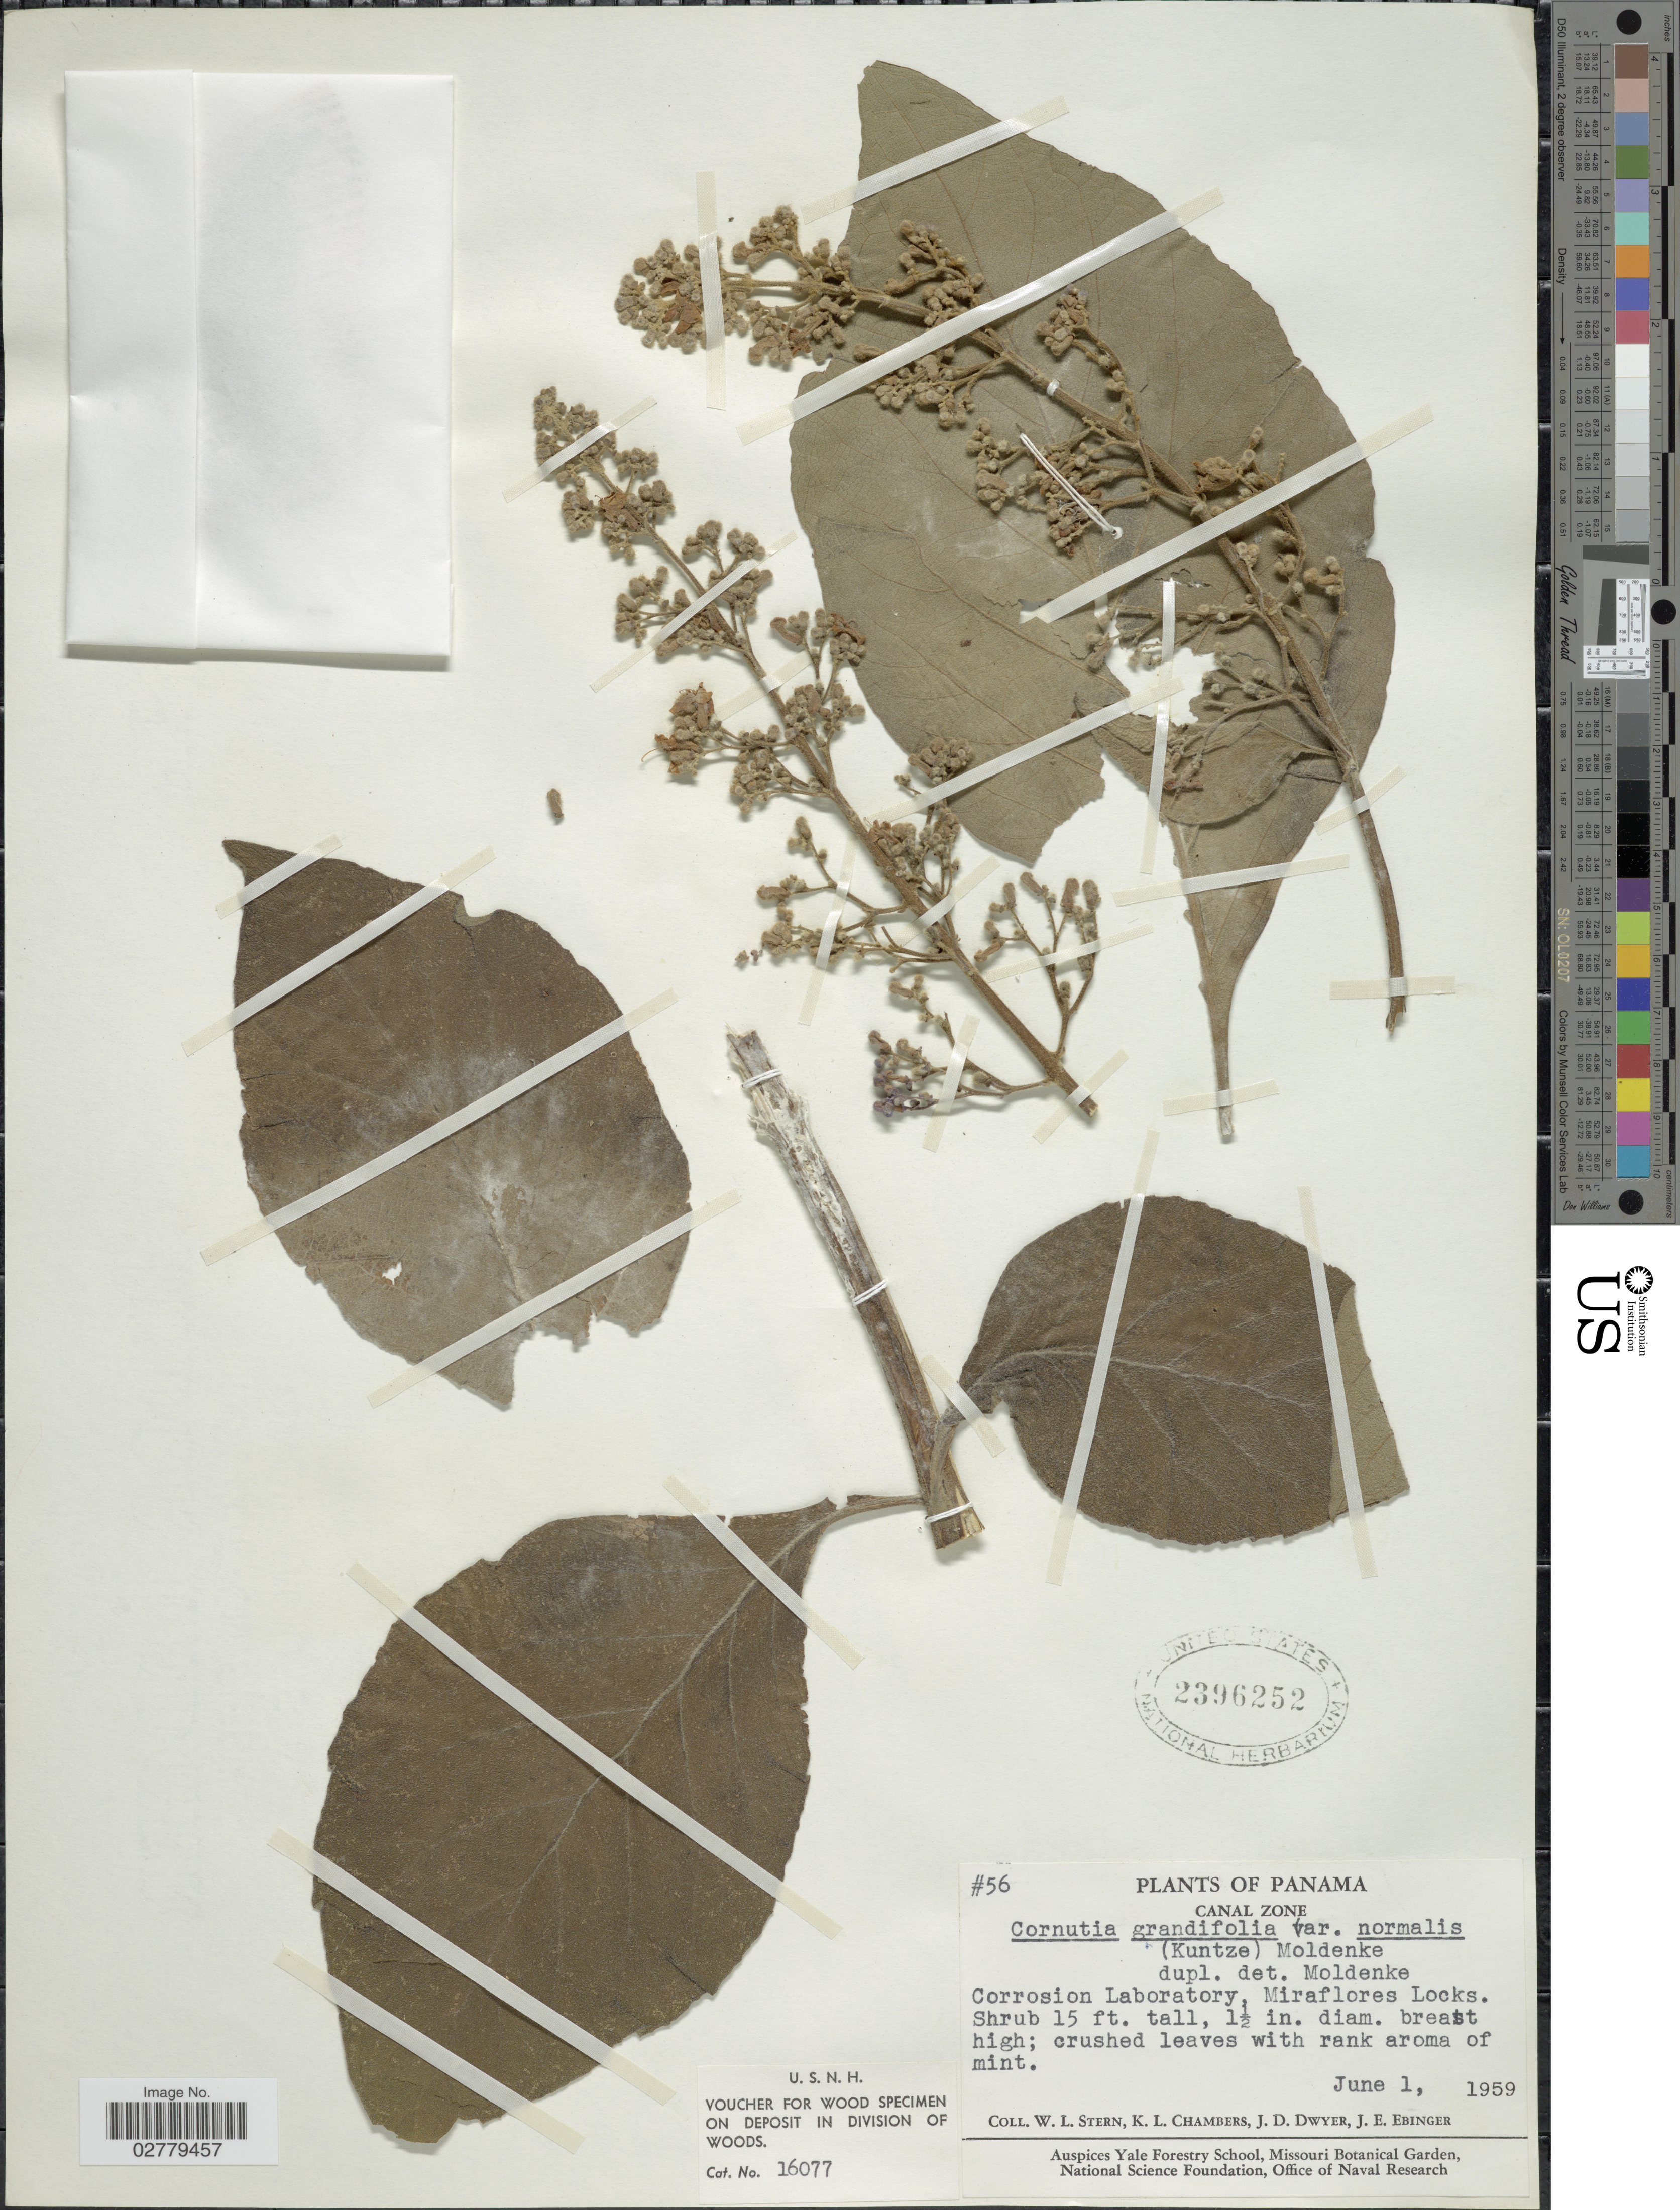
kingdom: Plantae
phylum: Tracheophyta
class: Magnoliopsida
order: Lamiales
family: Lamiaceae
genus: Cornutia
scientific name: Cornutia grandifolia var. normalis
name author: Moldenke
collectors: W. L. Stern, K. Chambers, J. D. Dwyer & J. Ebinger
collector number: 56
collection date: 1959-06-01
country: Panama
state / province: Panamá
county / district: Canal Zone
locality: Corrosion Laboratory, Miraflores Locks.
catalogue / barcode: US 2396252